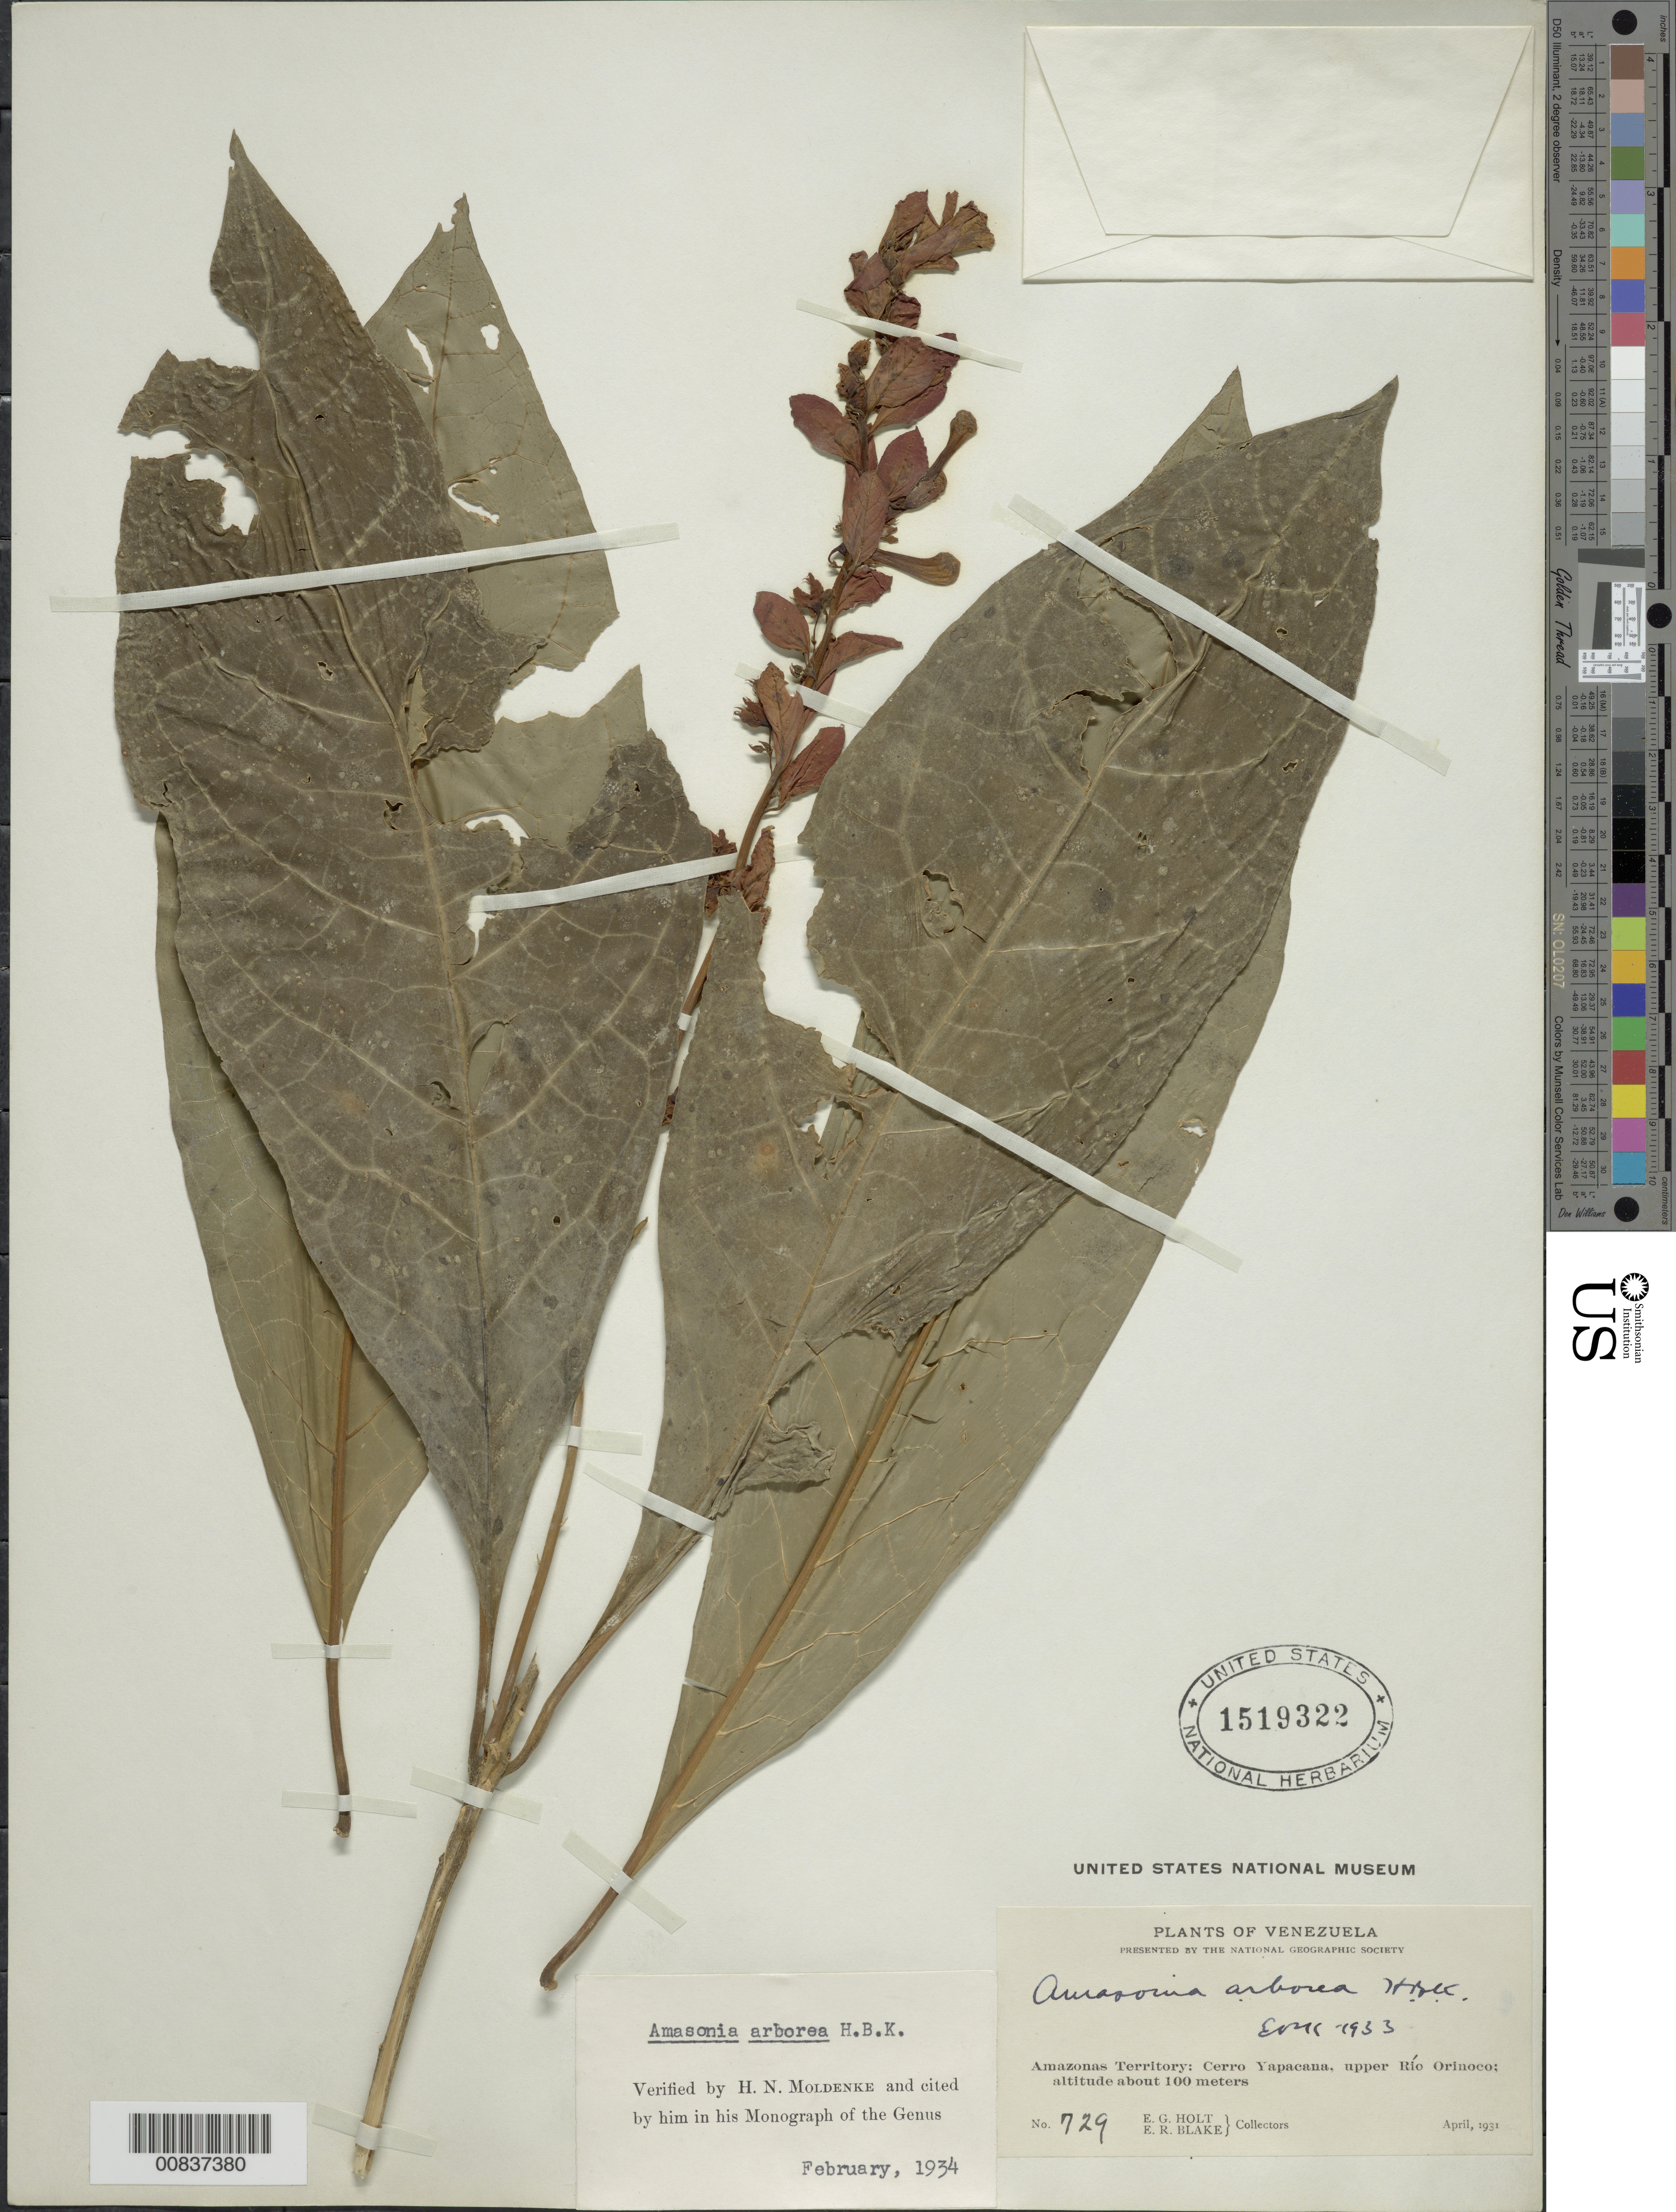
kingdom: Plantae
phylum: Tracheophyta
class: Magnoliopsida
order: Lamiales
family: Lamiaceae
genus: Amasonia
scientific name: Amasonia arborea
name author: (Aubl.) Moldenke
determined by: Moldenke, H. N.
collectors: E. Holt & E. R. Blake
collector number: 729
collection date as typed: Apr-31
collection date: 1931-04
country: Venezuela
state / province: Amazonas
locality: Cerro Yapacána, upper Río Orinoco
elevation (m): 100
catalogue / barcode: US 1519322